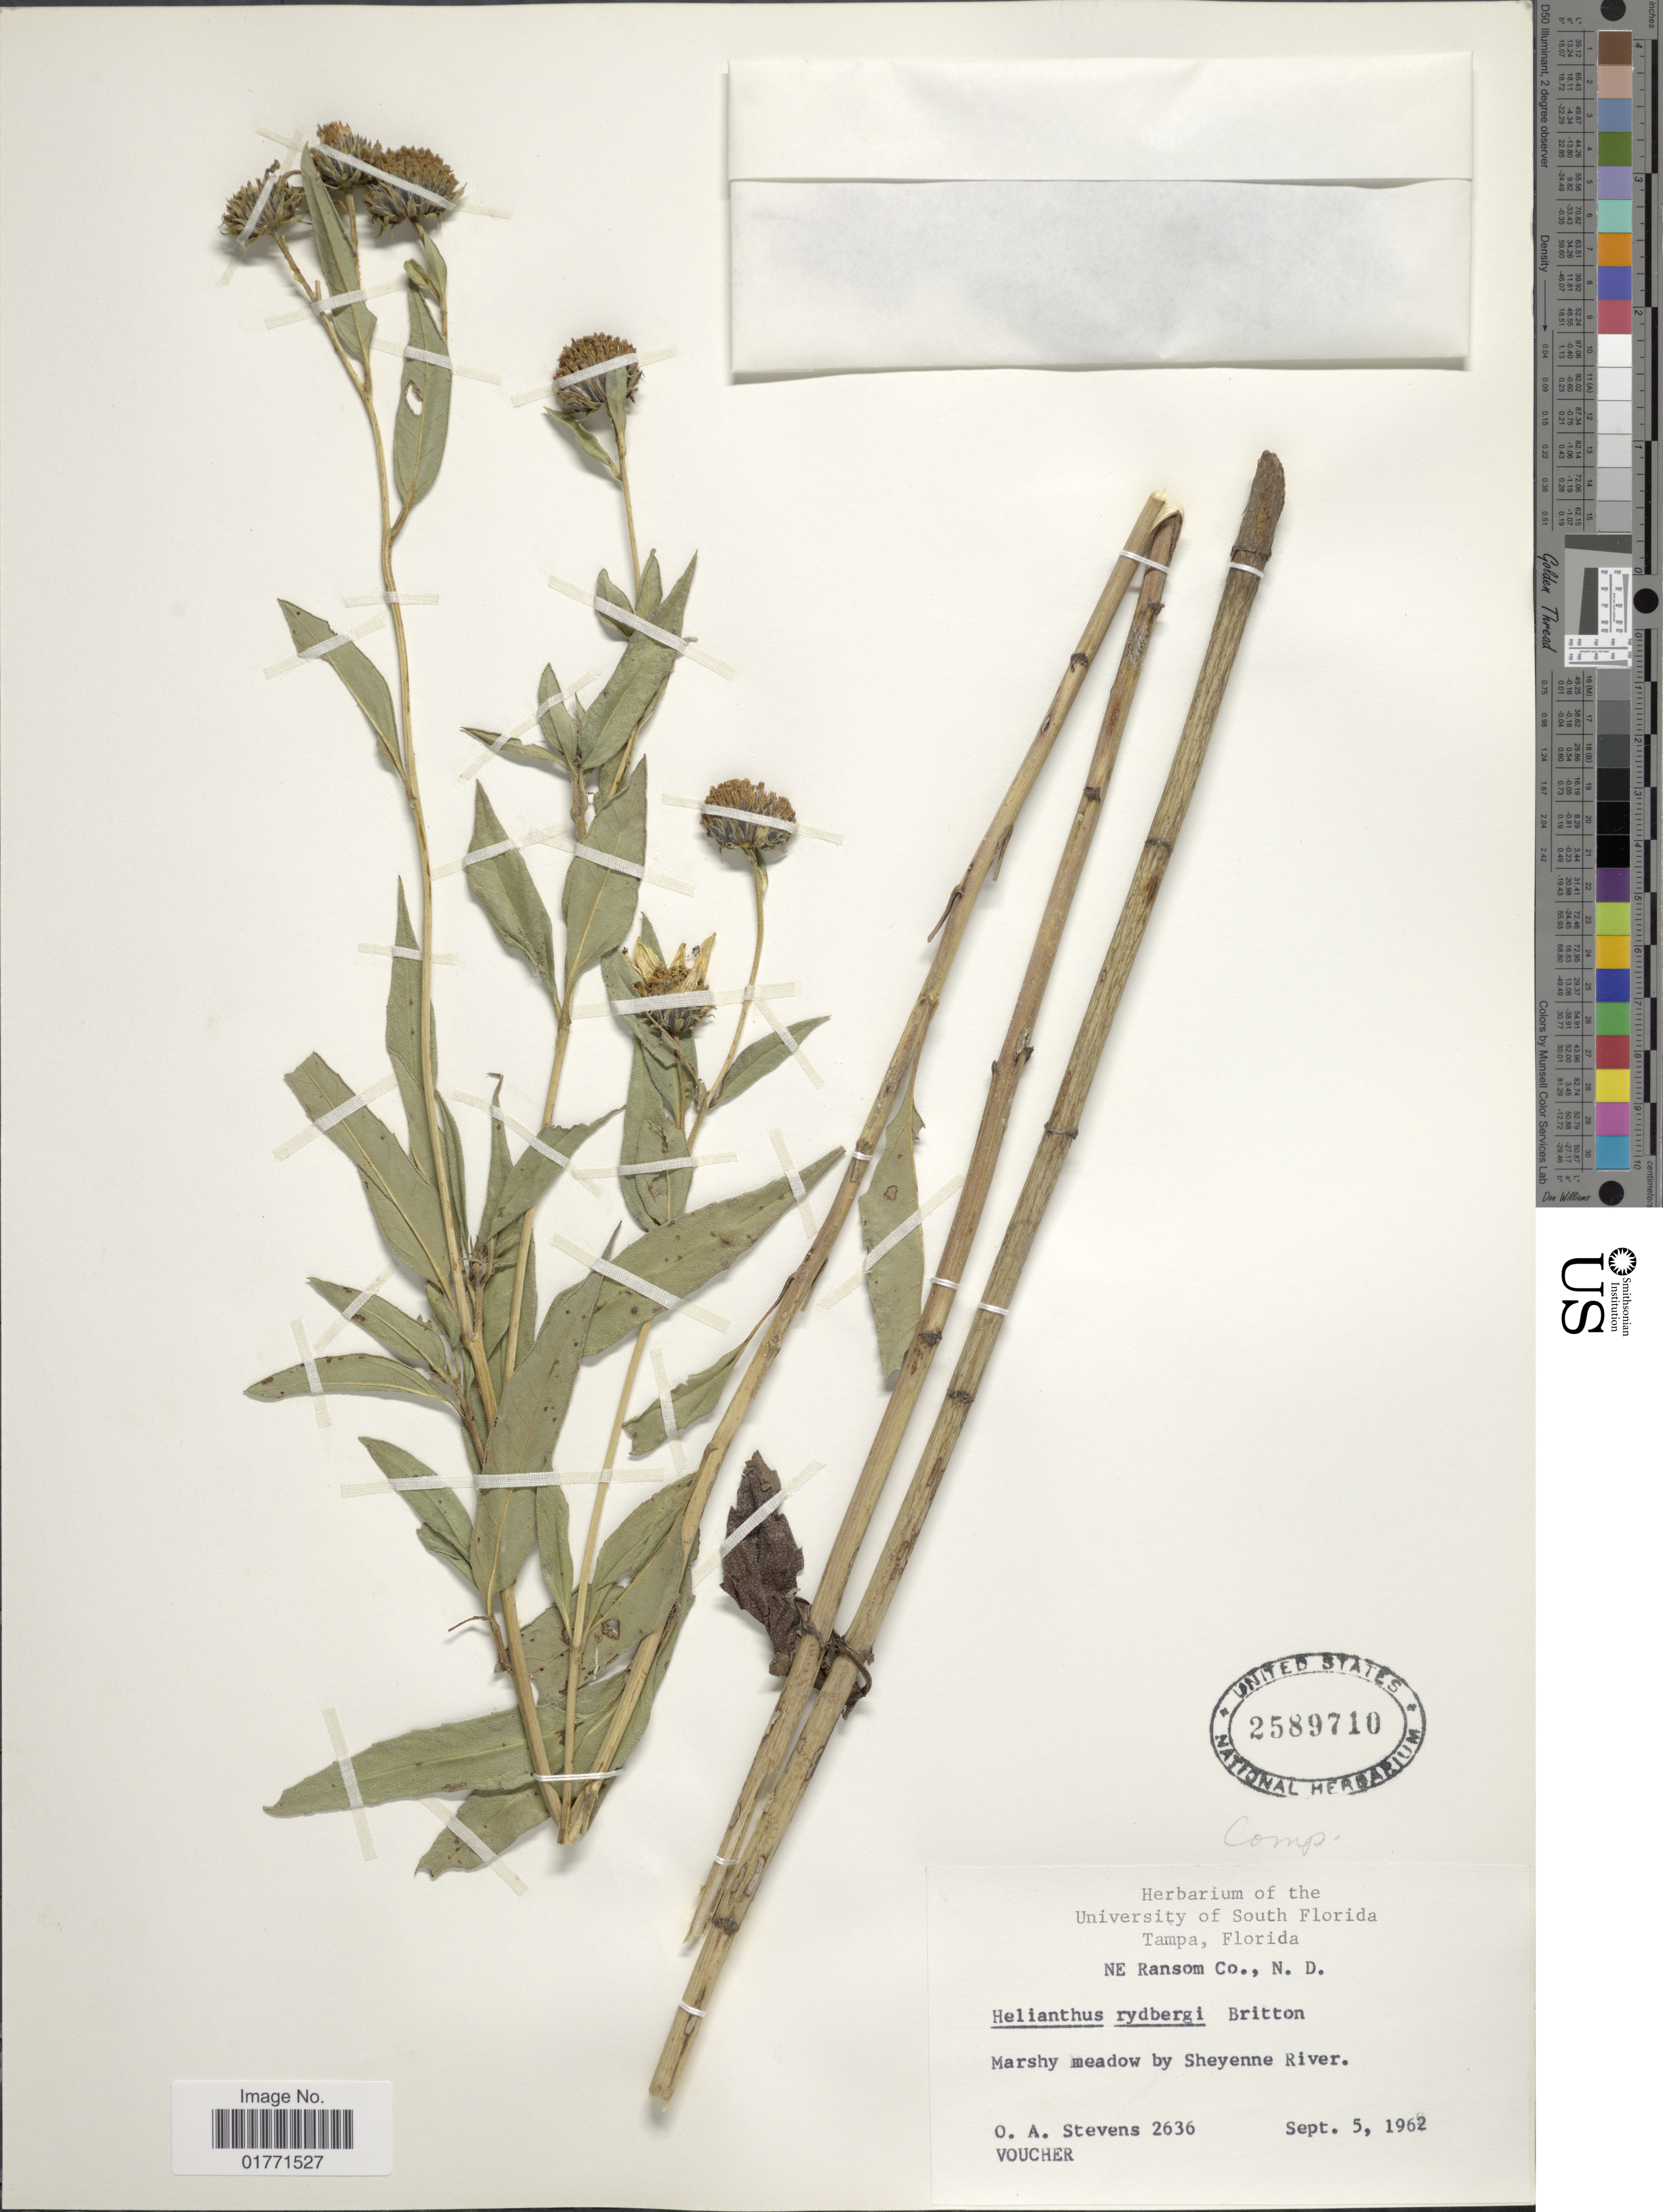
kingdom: Plantae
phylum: Tracheophyta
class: Magnoliopsida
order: Asterales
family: Asteraceae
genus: Helianthus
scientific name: Helianthus rydbergi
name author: Britton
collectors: O. A. Stevens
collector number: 2636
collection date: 1962-09-05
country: United States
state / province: North Dakota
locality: NE Ransom Co. N. D. Marshy meadow by Sheyenne River.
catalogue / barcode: US 2589710